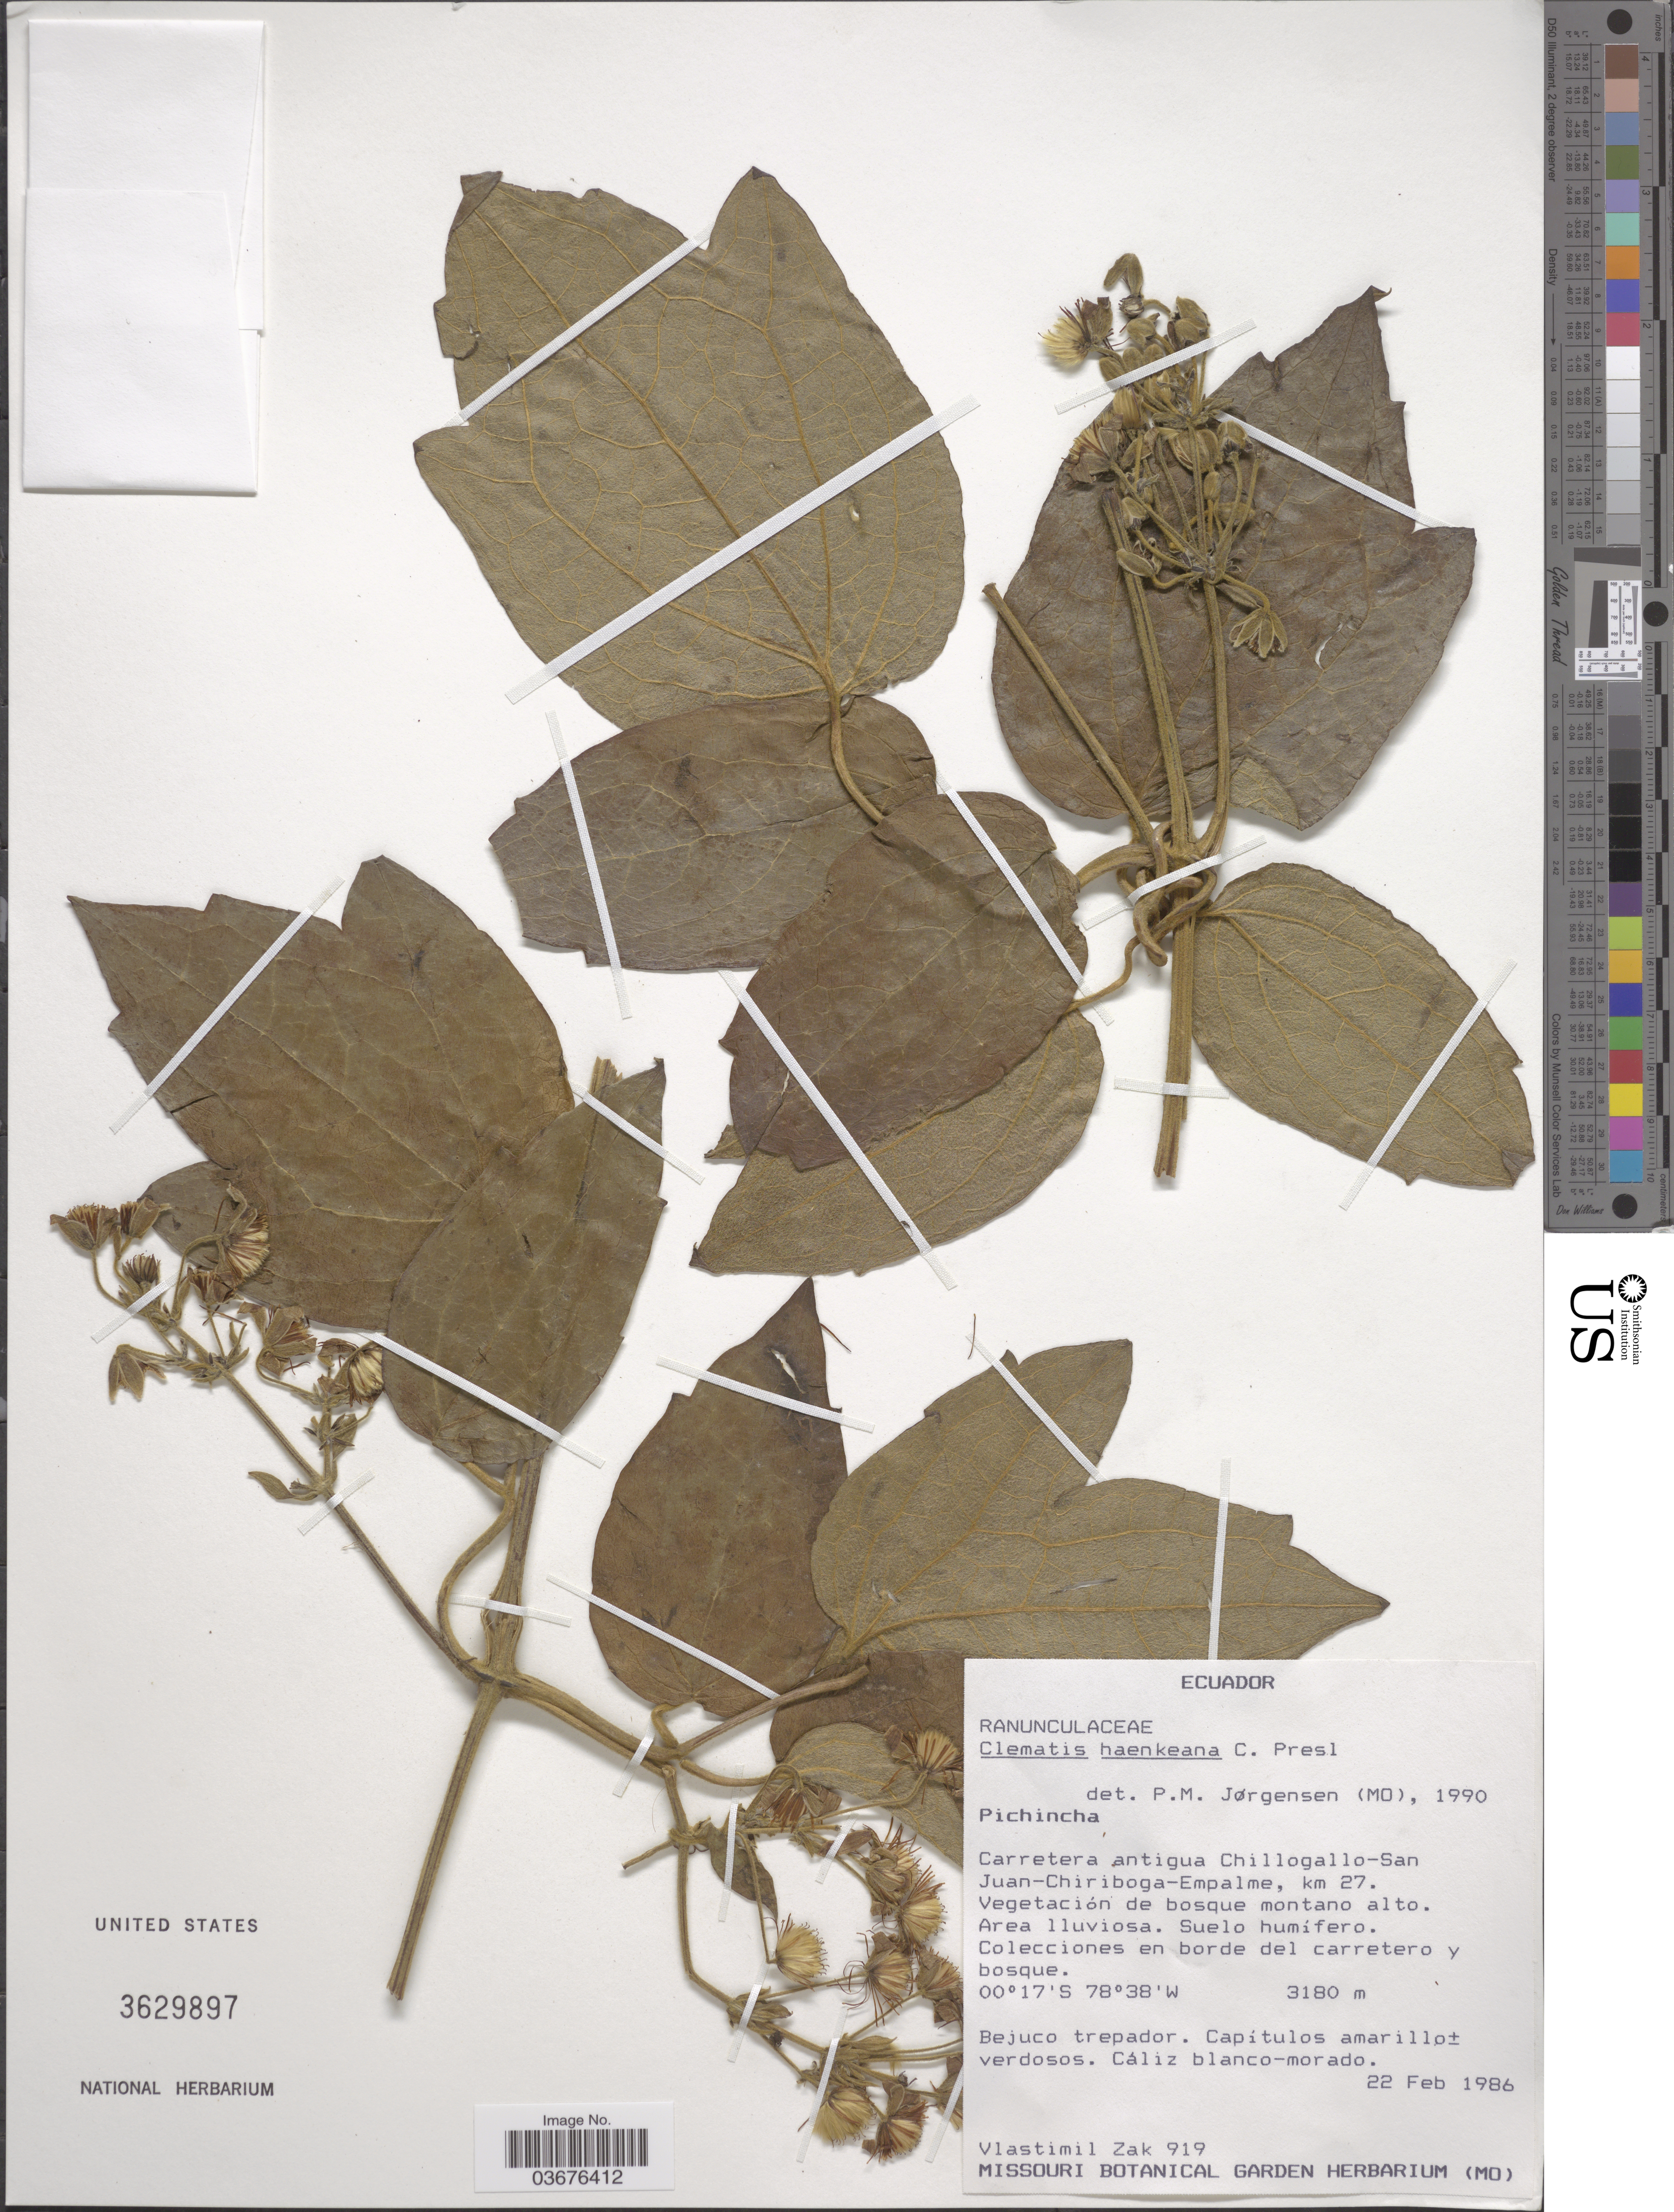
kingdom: Plantae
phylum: Tracheophyta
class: Magnoliopsida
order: Ranunculales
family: Ranunculaceae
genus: Clematis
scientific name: Clematis haenkeana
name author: C. Presl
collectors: V. Zak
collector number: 919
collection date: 1986-02-22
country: Ecuador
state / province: Pichincha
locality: Carretera antigua Chillogallo-San Juan-Chiriboga-Empalme, km 27.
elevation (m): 3180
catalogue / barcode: US 3629897